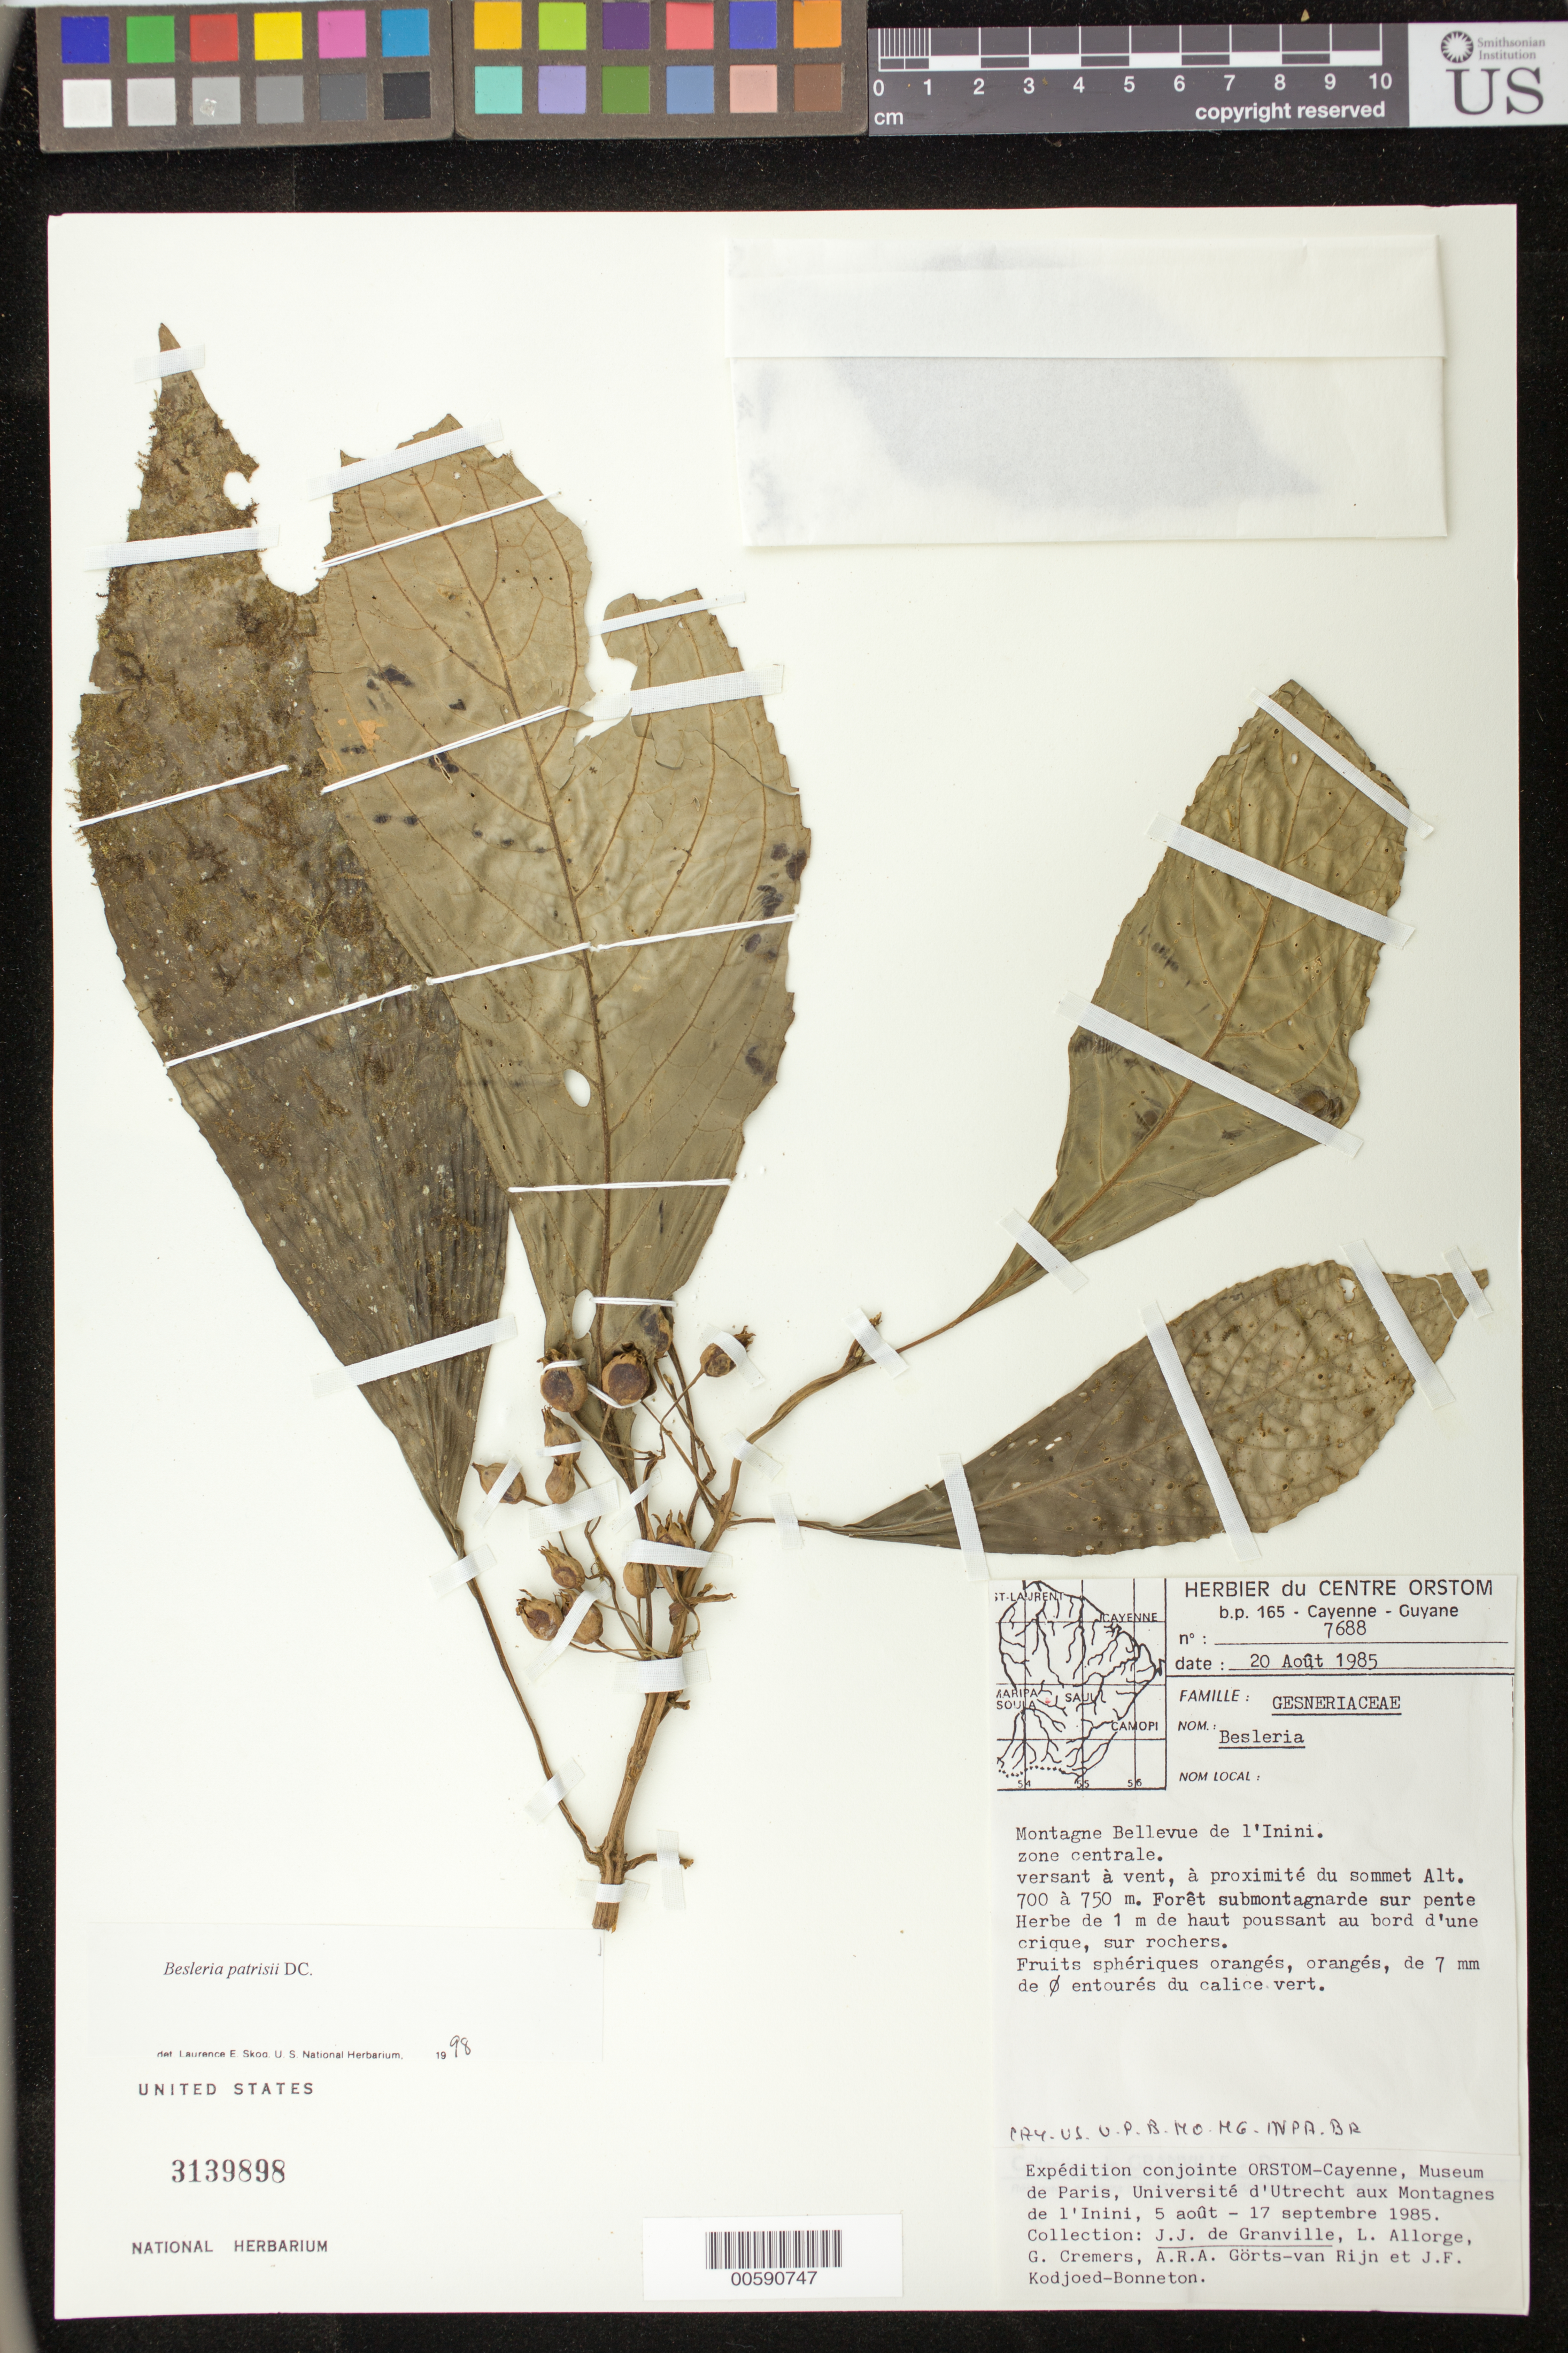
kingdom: Plantae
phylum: Tracheophyta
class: Magnoliopsida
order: Lamiales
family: Gesneriaceae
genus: Besleria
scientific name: Besleria patrisii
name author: DC.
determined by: Skog, Laurence E.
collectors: J.-J. de Granville, L. Allorge, G. Cremers, A. .R. A. Görts-van Rijn & J. Kodjoed-Bonneton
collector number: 7688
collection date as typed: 20 Aug 1985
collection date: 1985-08-20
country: French Guiana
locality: Montagne Bellevue de l'Inini; zone centrale, versant à vent, à proximité du sommet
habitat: Forêt submontagnarde sur pente; poussant au bord d'une crique, sur rochers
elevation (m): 700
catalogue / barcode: US 3139898